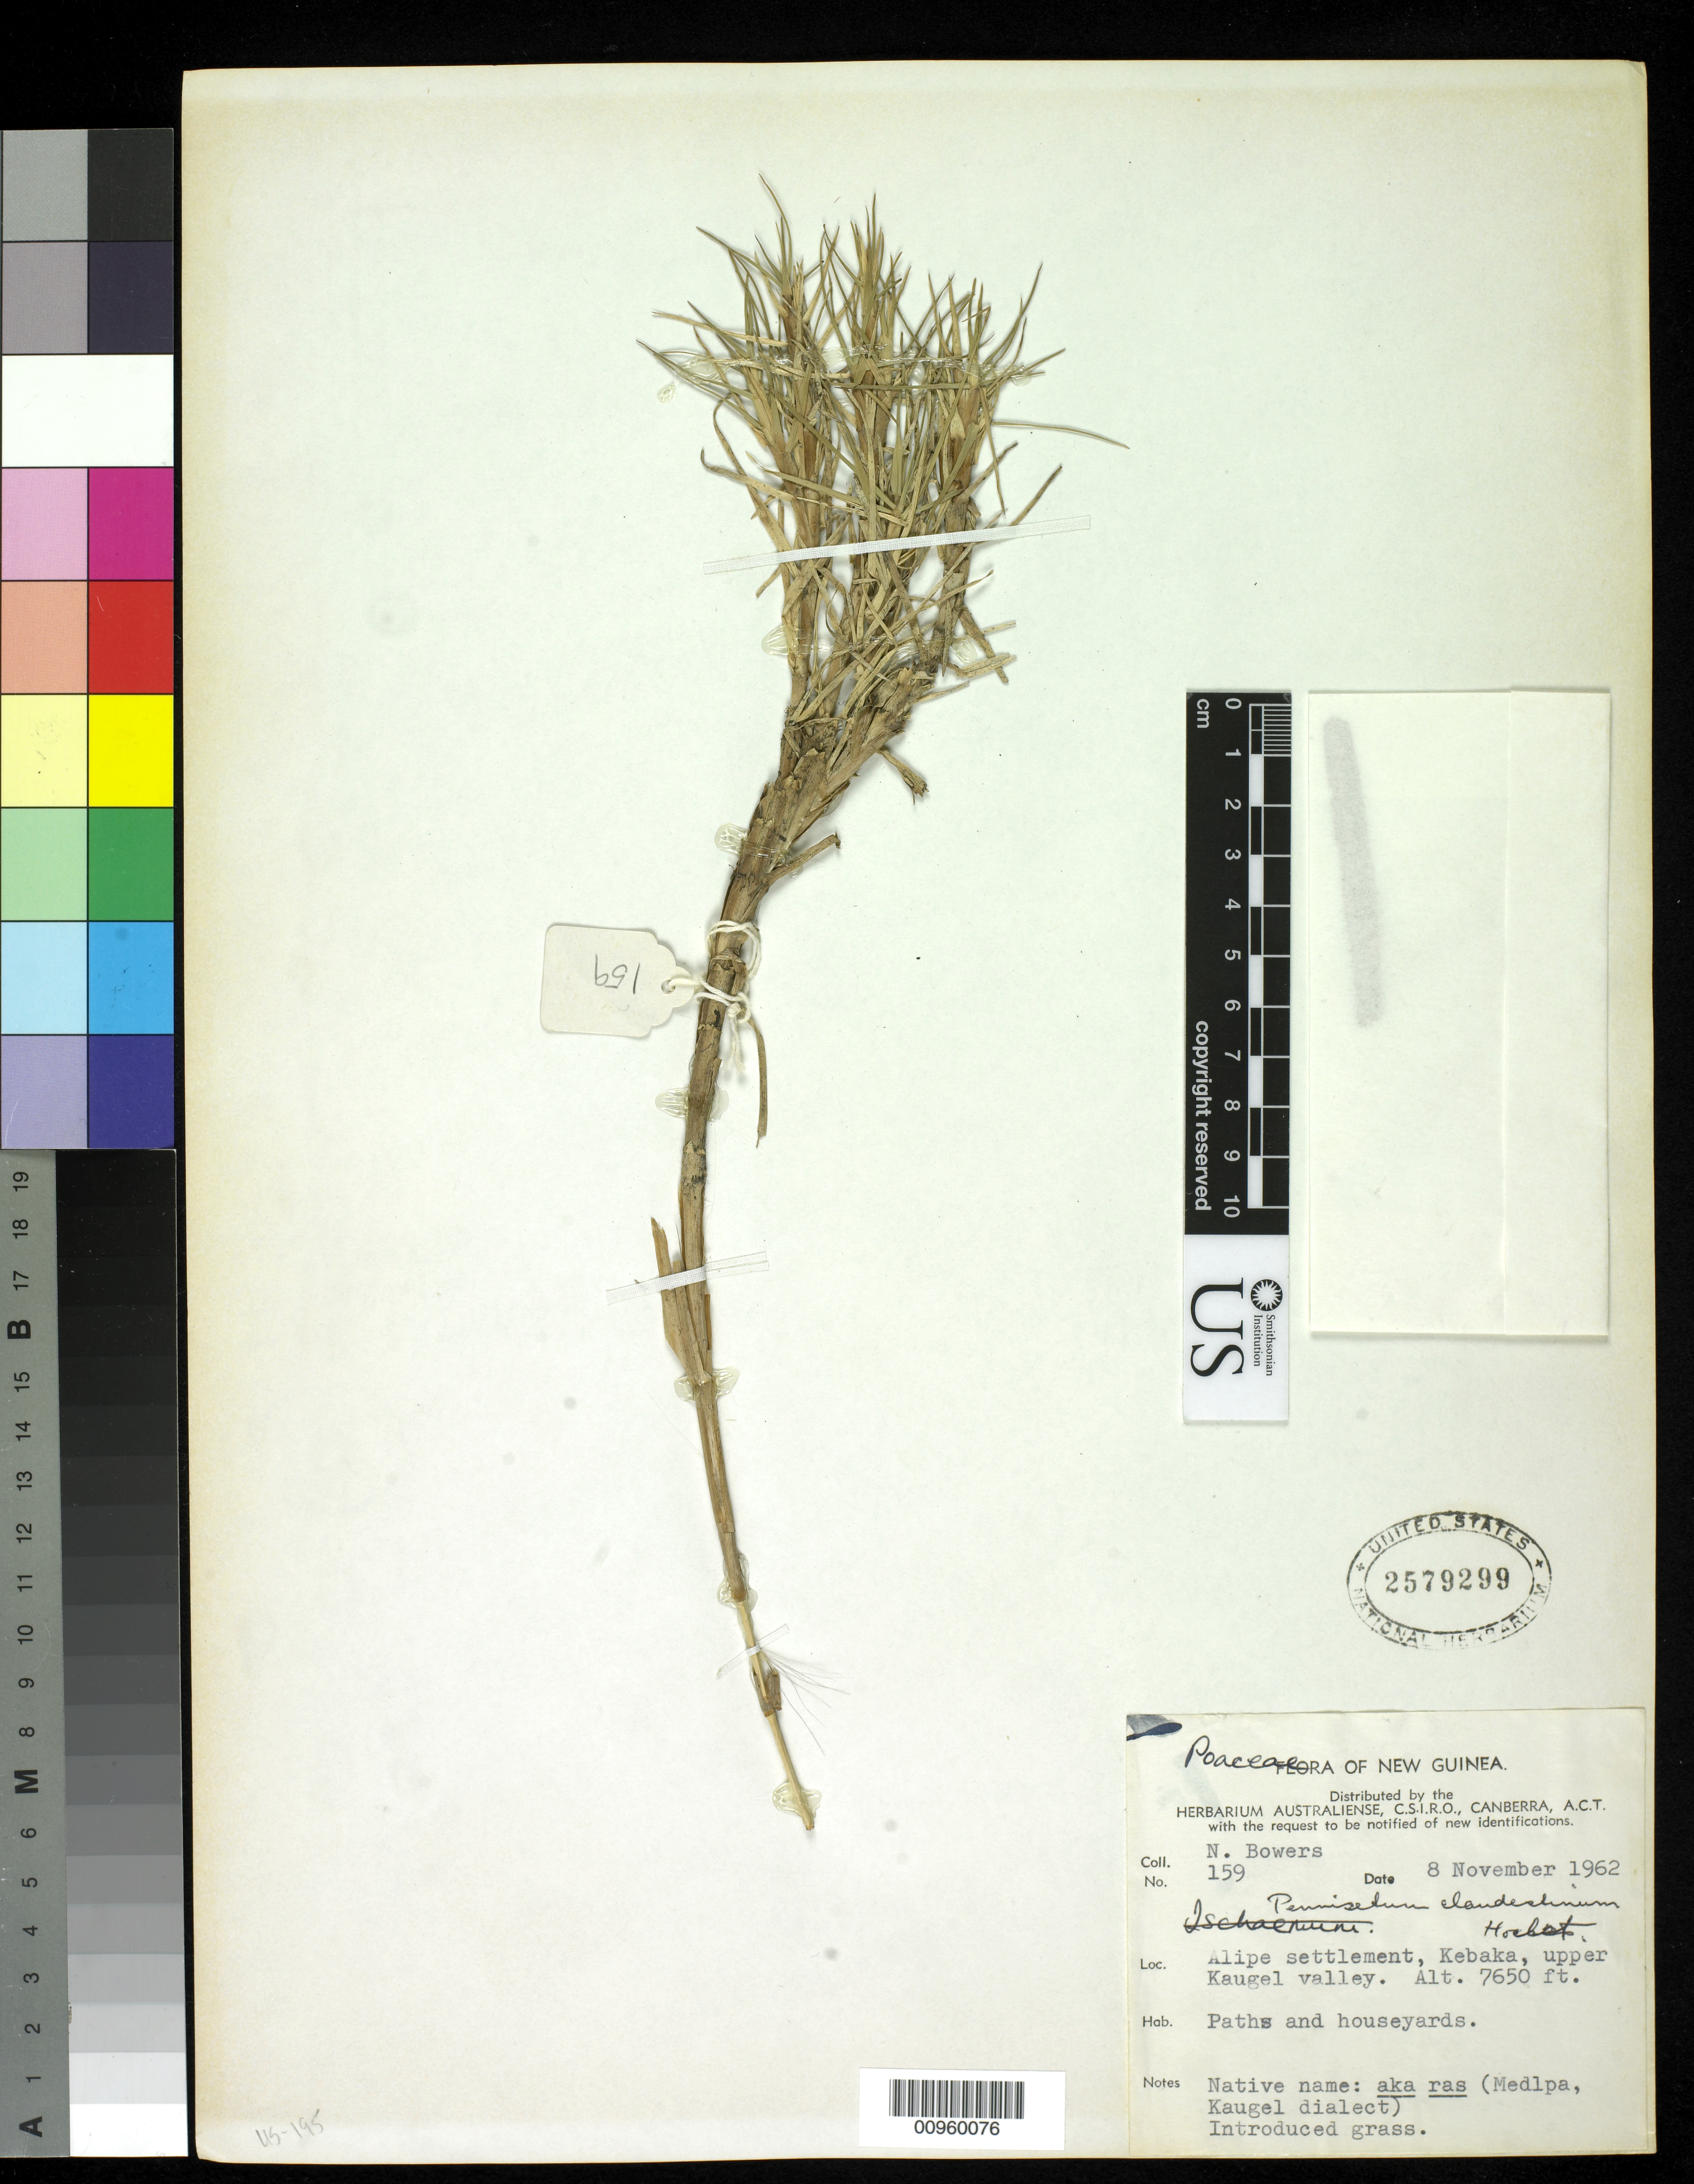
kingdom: Plantae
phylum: Tracheophyta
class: Liliopsida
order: Poales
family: Poaceae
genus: Cenchrus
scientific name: Cenchrus clandestinus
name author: (Hochst. & Chiov.) Morrone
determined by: Poaceae Reorganization Project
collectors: N. Bowers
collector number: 159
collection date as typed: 08 Nov 1962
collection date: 1962-11-08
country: Papua New Guinea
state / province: Western Highlands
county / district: Mount Hagen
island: New Guinea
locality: Alipe settlement, Kebaka, upper Kaugel valley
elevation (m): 2332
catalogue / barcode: US 2579299